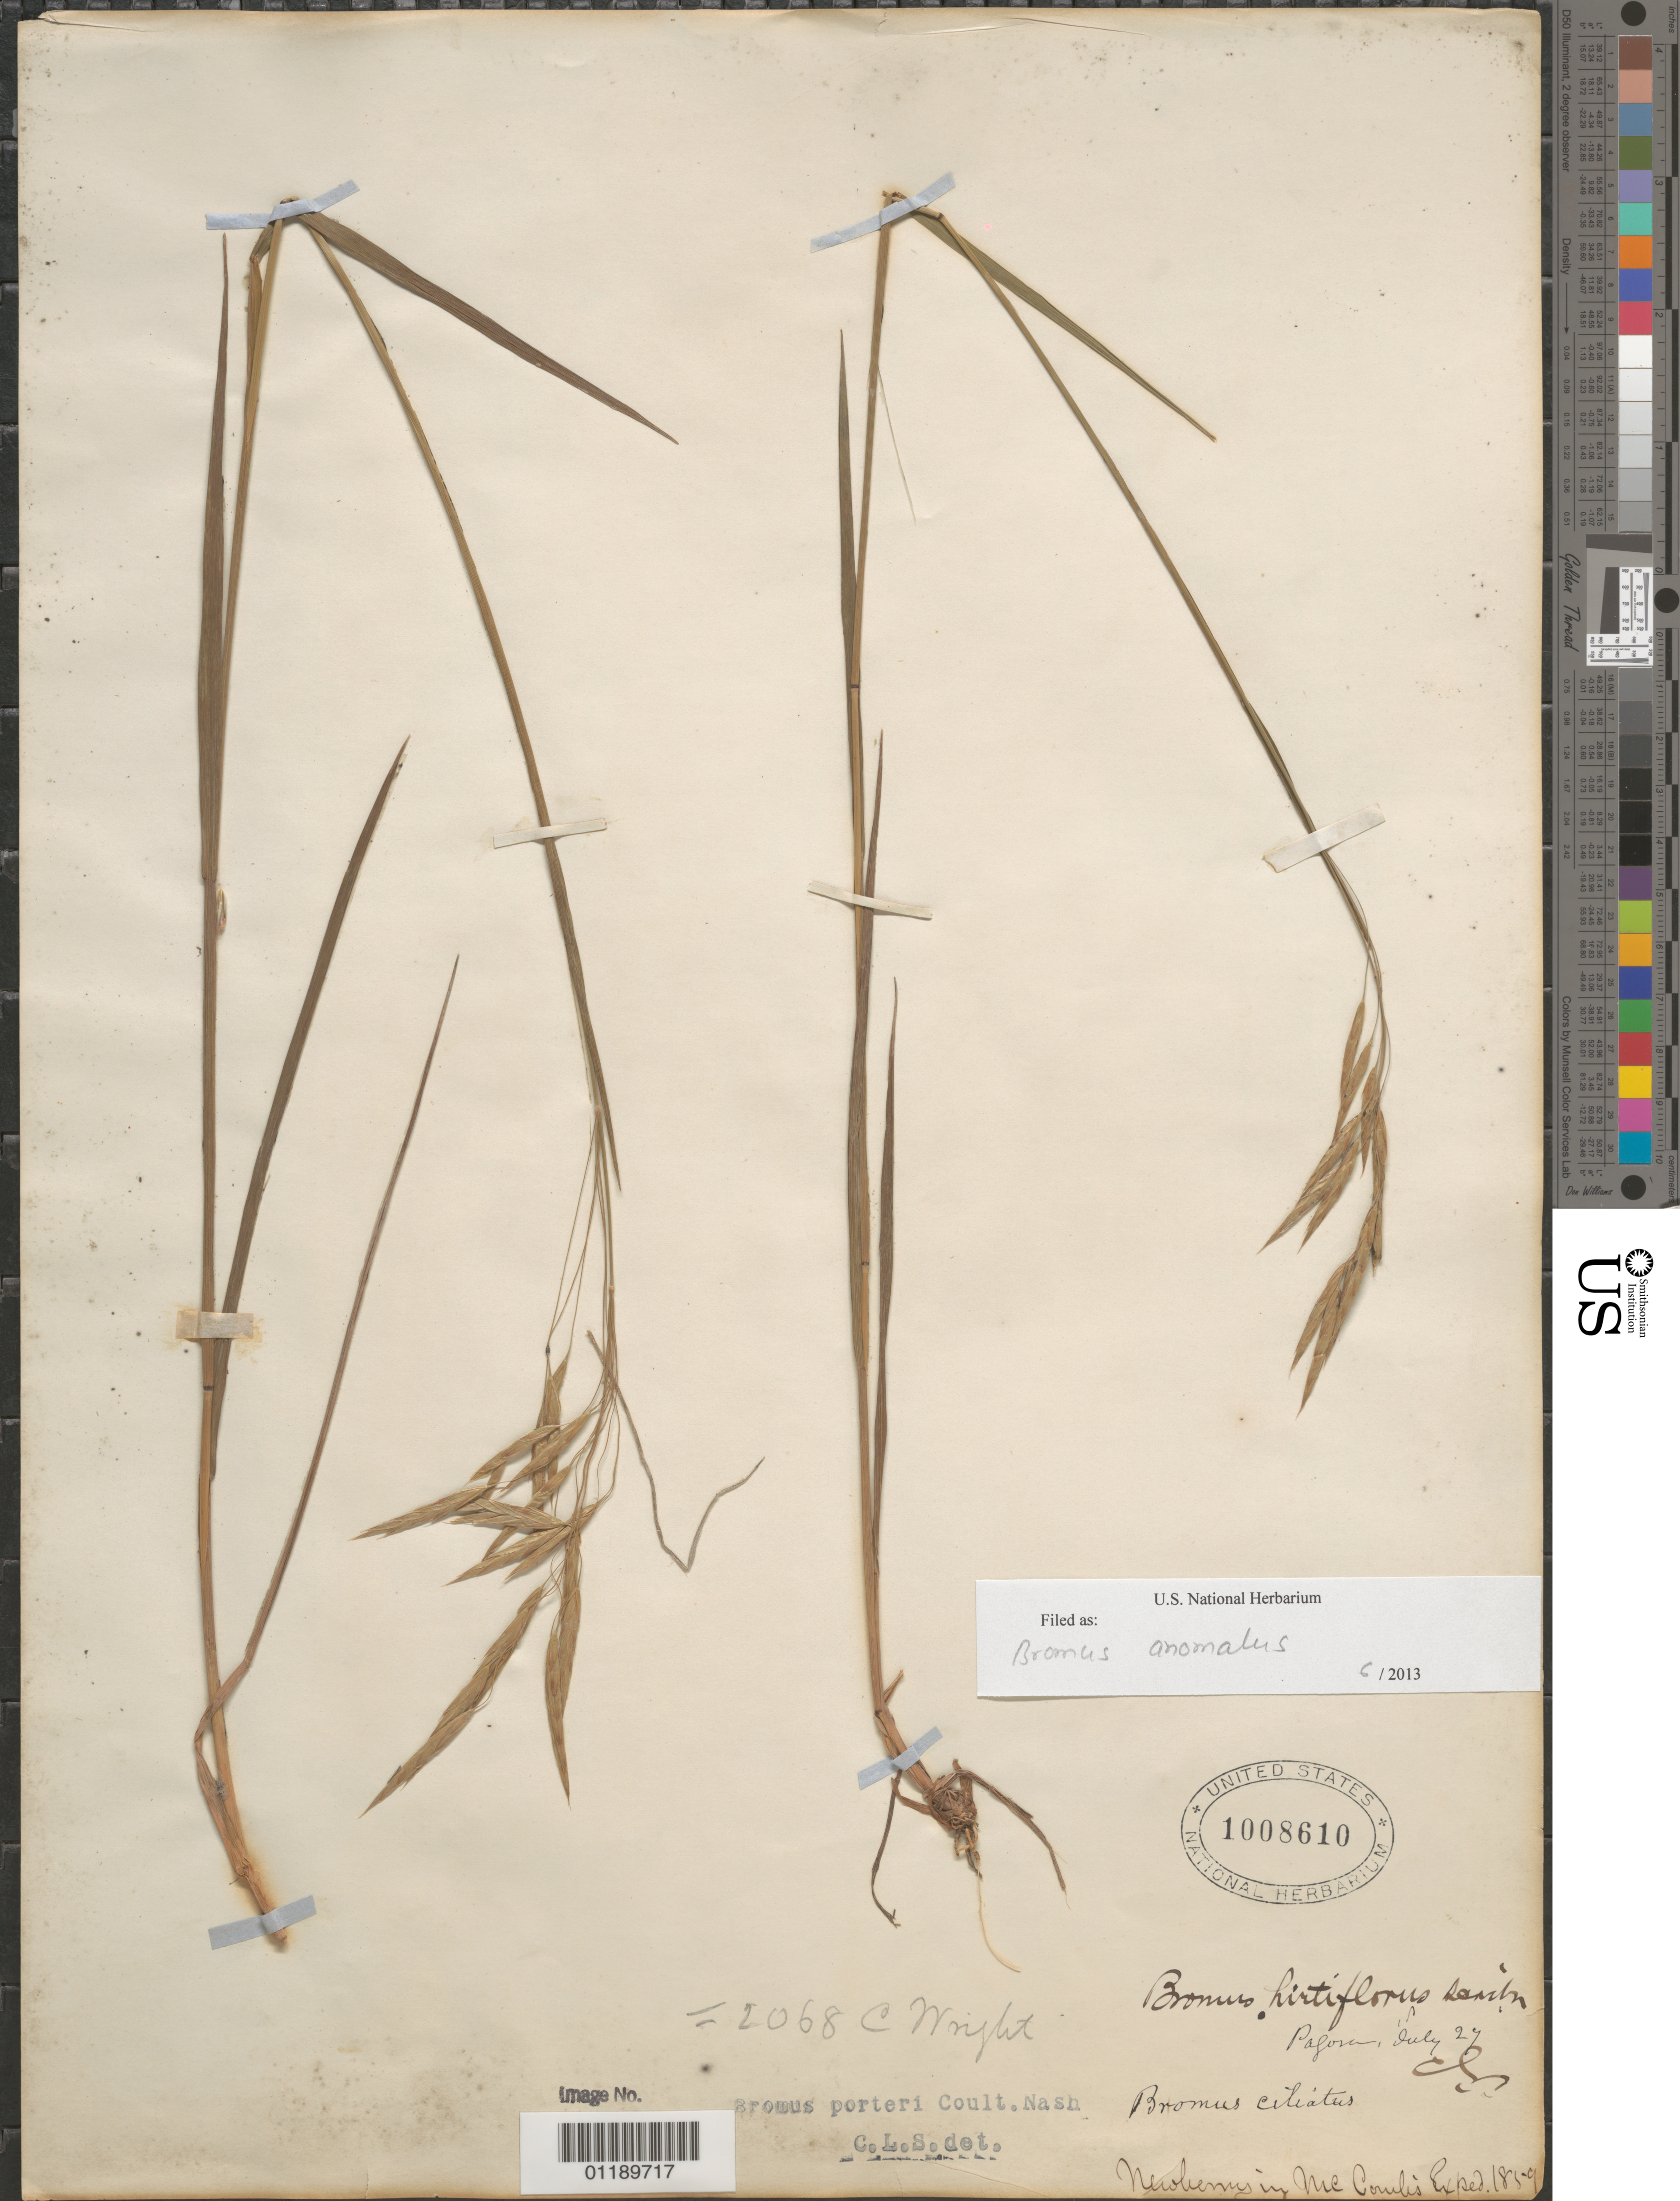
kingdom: Plantae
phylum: Tracheophyta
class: Liliopsida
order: Poales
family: Poaceae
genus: Bromus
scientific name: Bromus anomalus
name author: Rupr. ex E. Fourn.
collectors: J. S. Newberry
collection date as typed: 27 Jul 1859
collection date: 1859-07-27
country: United States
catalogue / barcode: US 1008610